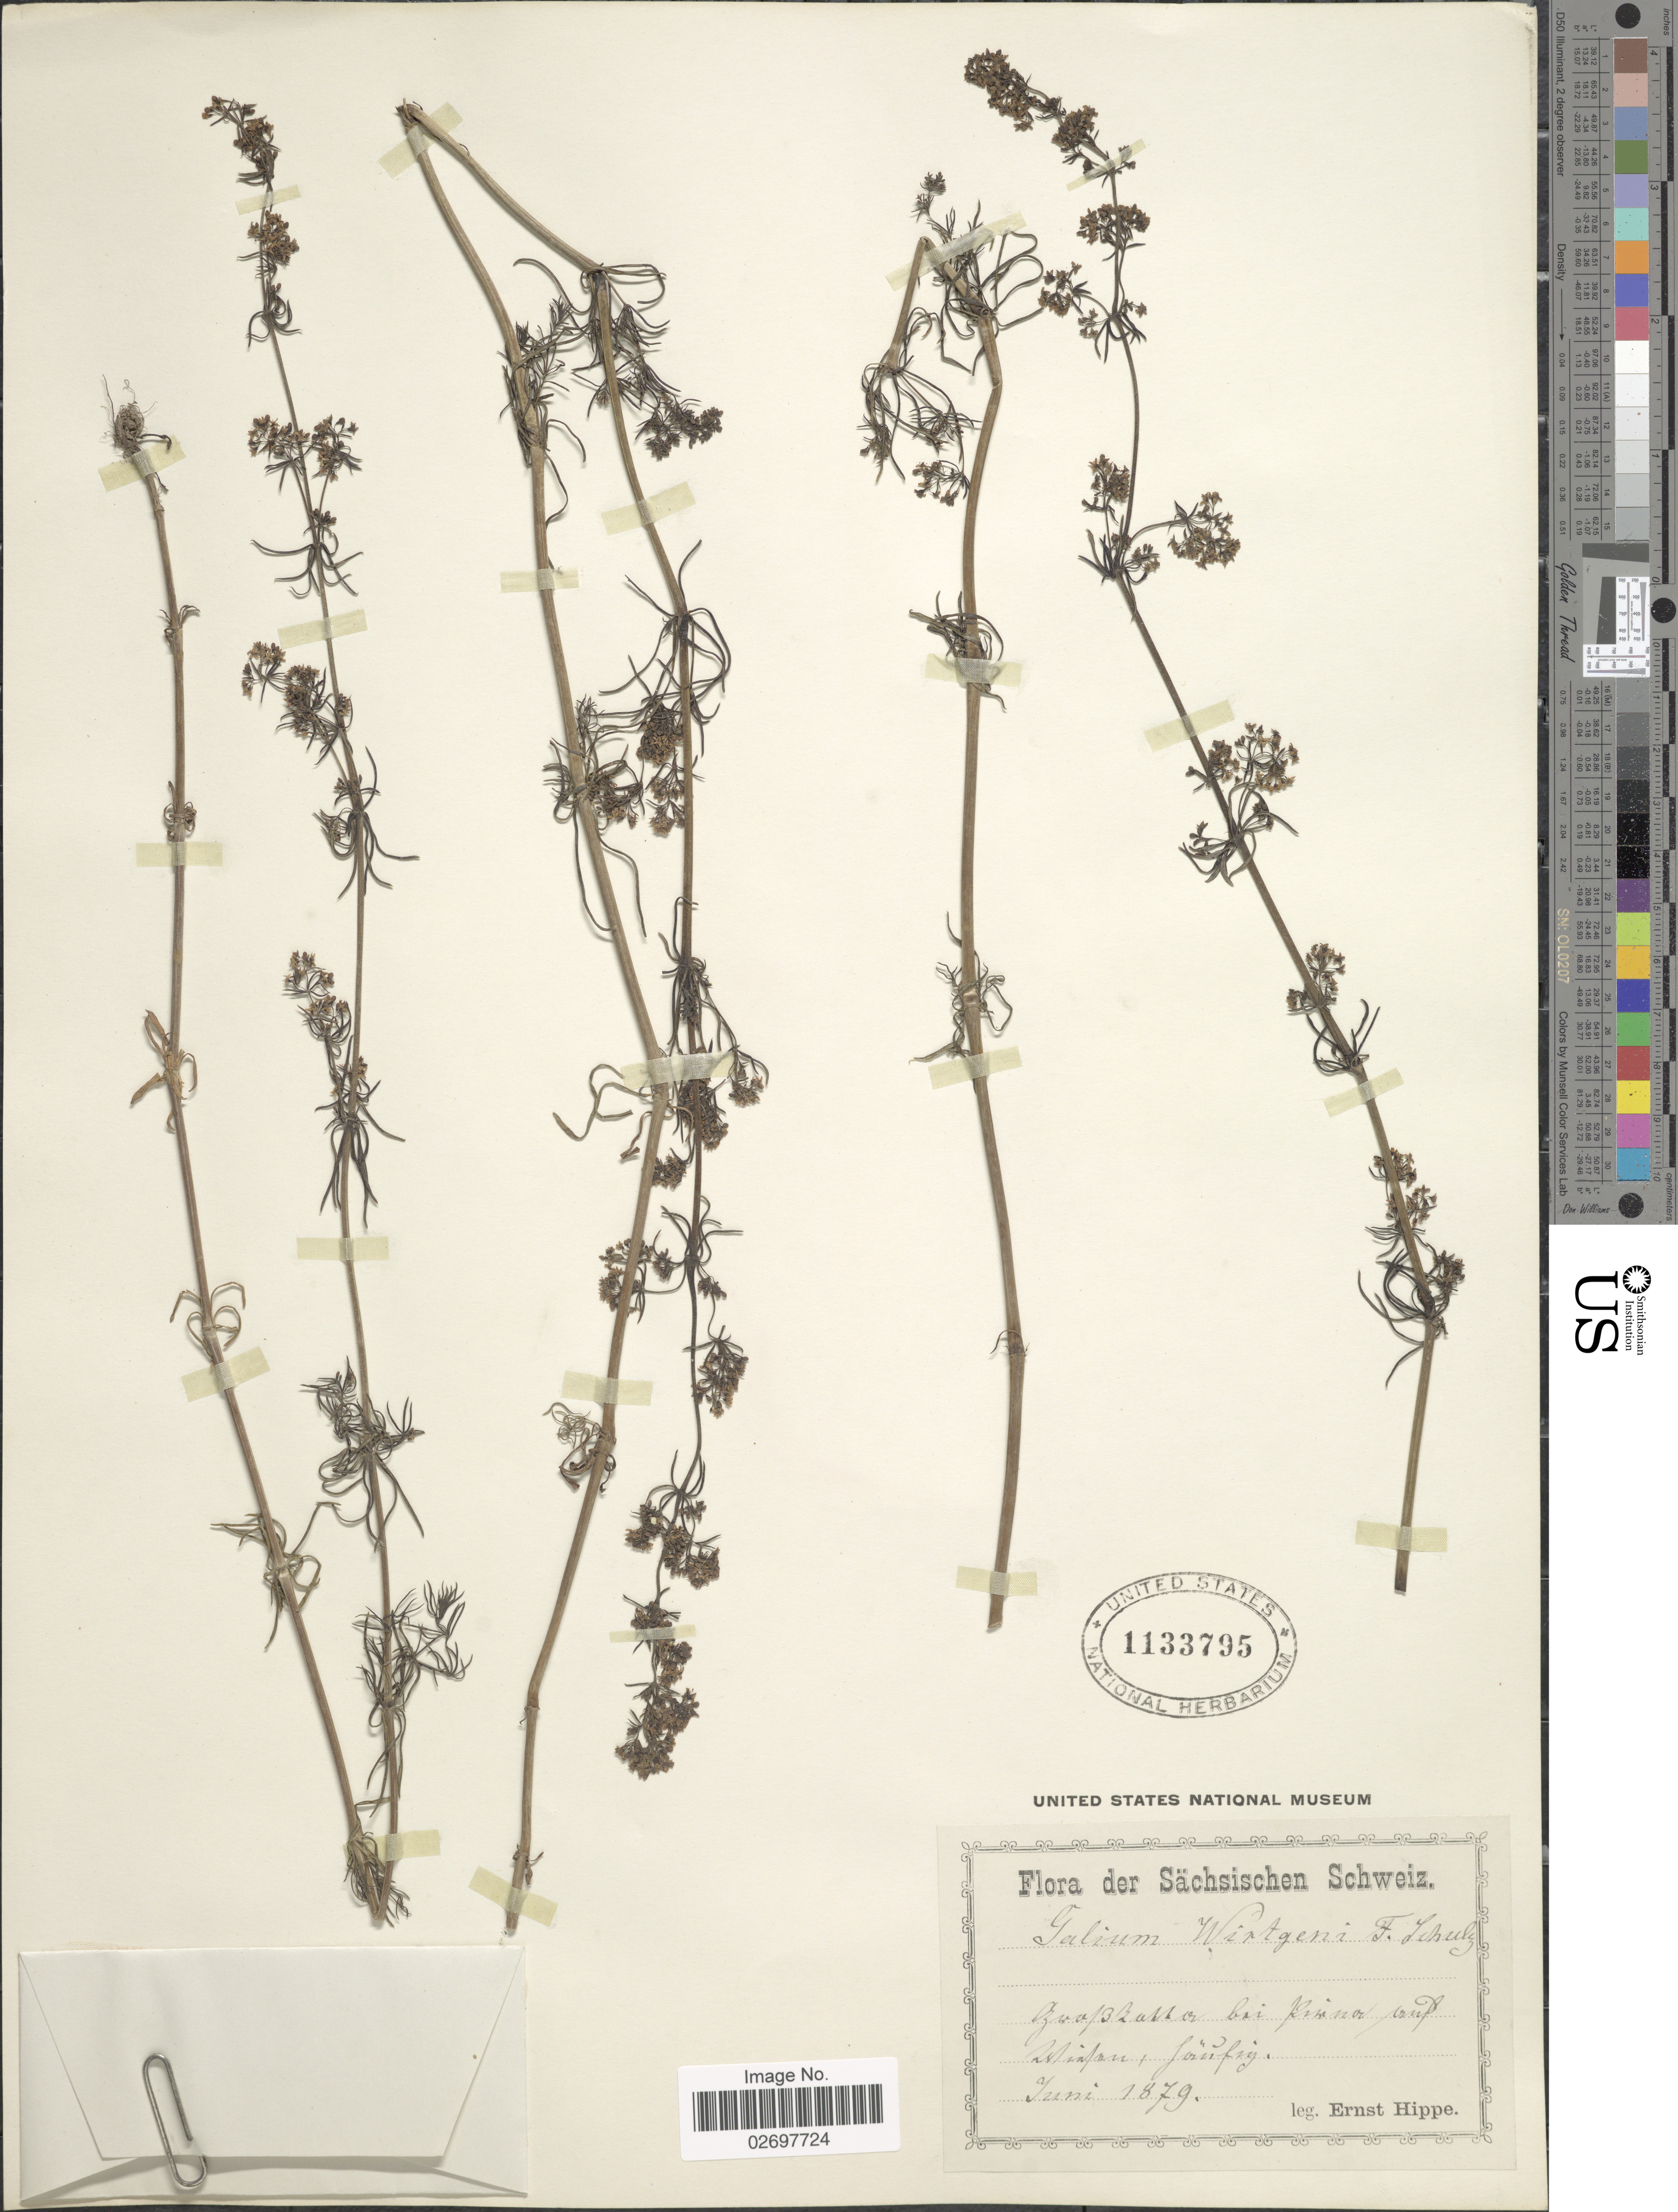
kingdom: Plantae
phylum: Tracheophyta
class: Magnoliopsida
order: Gentianales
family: Rubiaceae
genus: Galium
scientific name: Galium wirtgenii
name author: F.W. Schultz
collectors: E. Hippe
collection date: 1879-06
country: Germany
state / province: Sachsen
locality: Sächsische Schweiz, Azoablakka bei Pirna cruf Qutifin Fornfig [interpreted]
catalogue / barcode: US 1133795